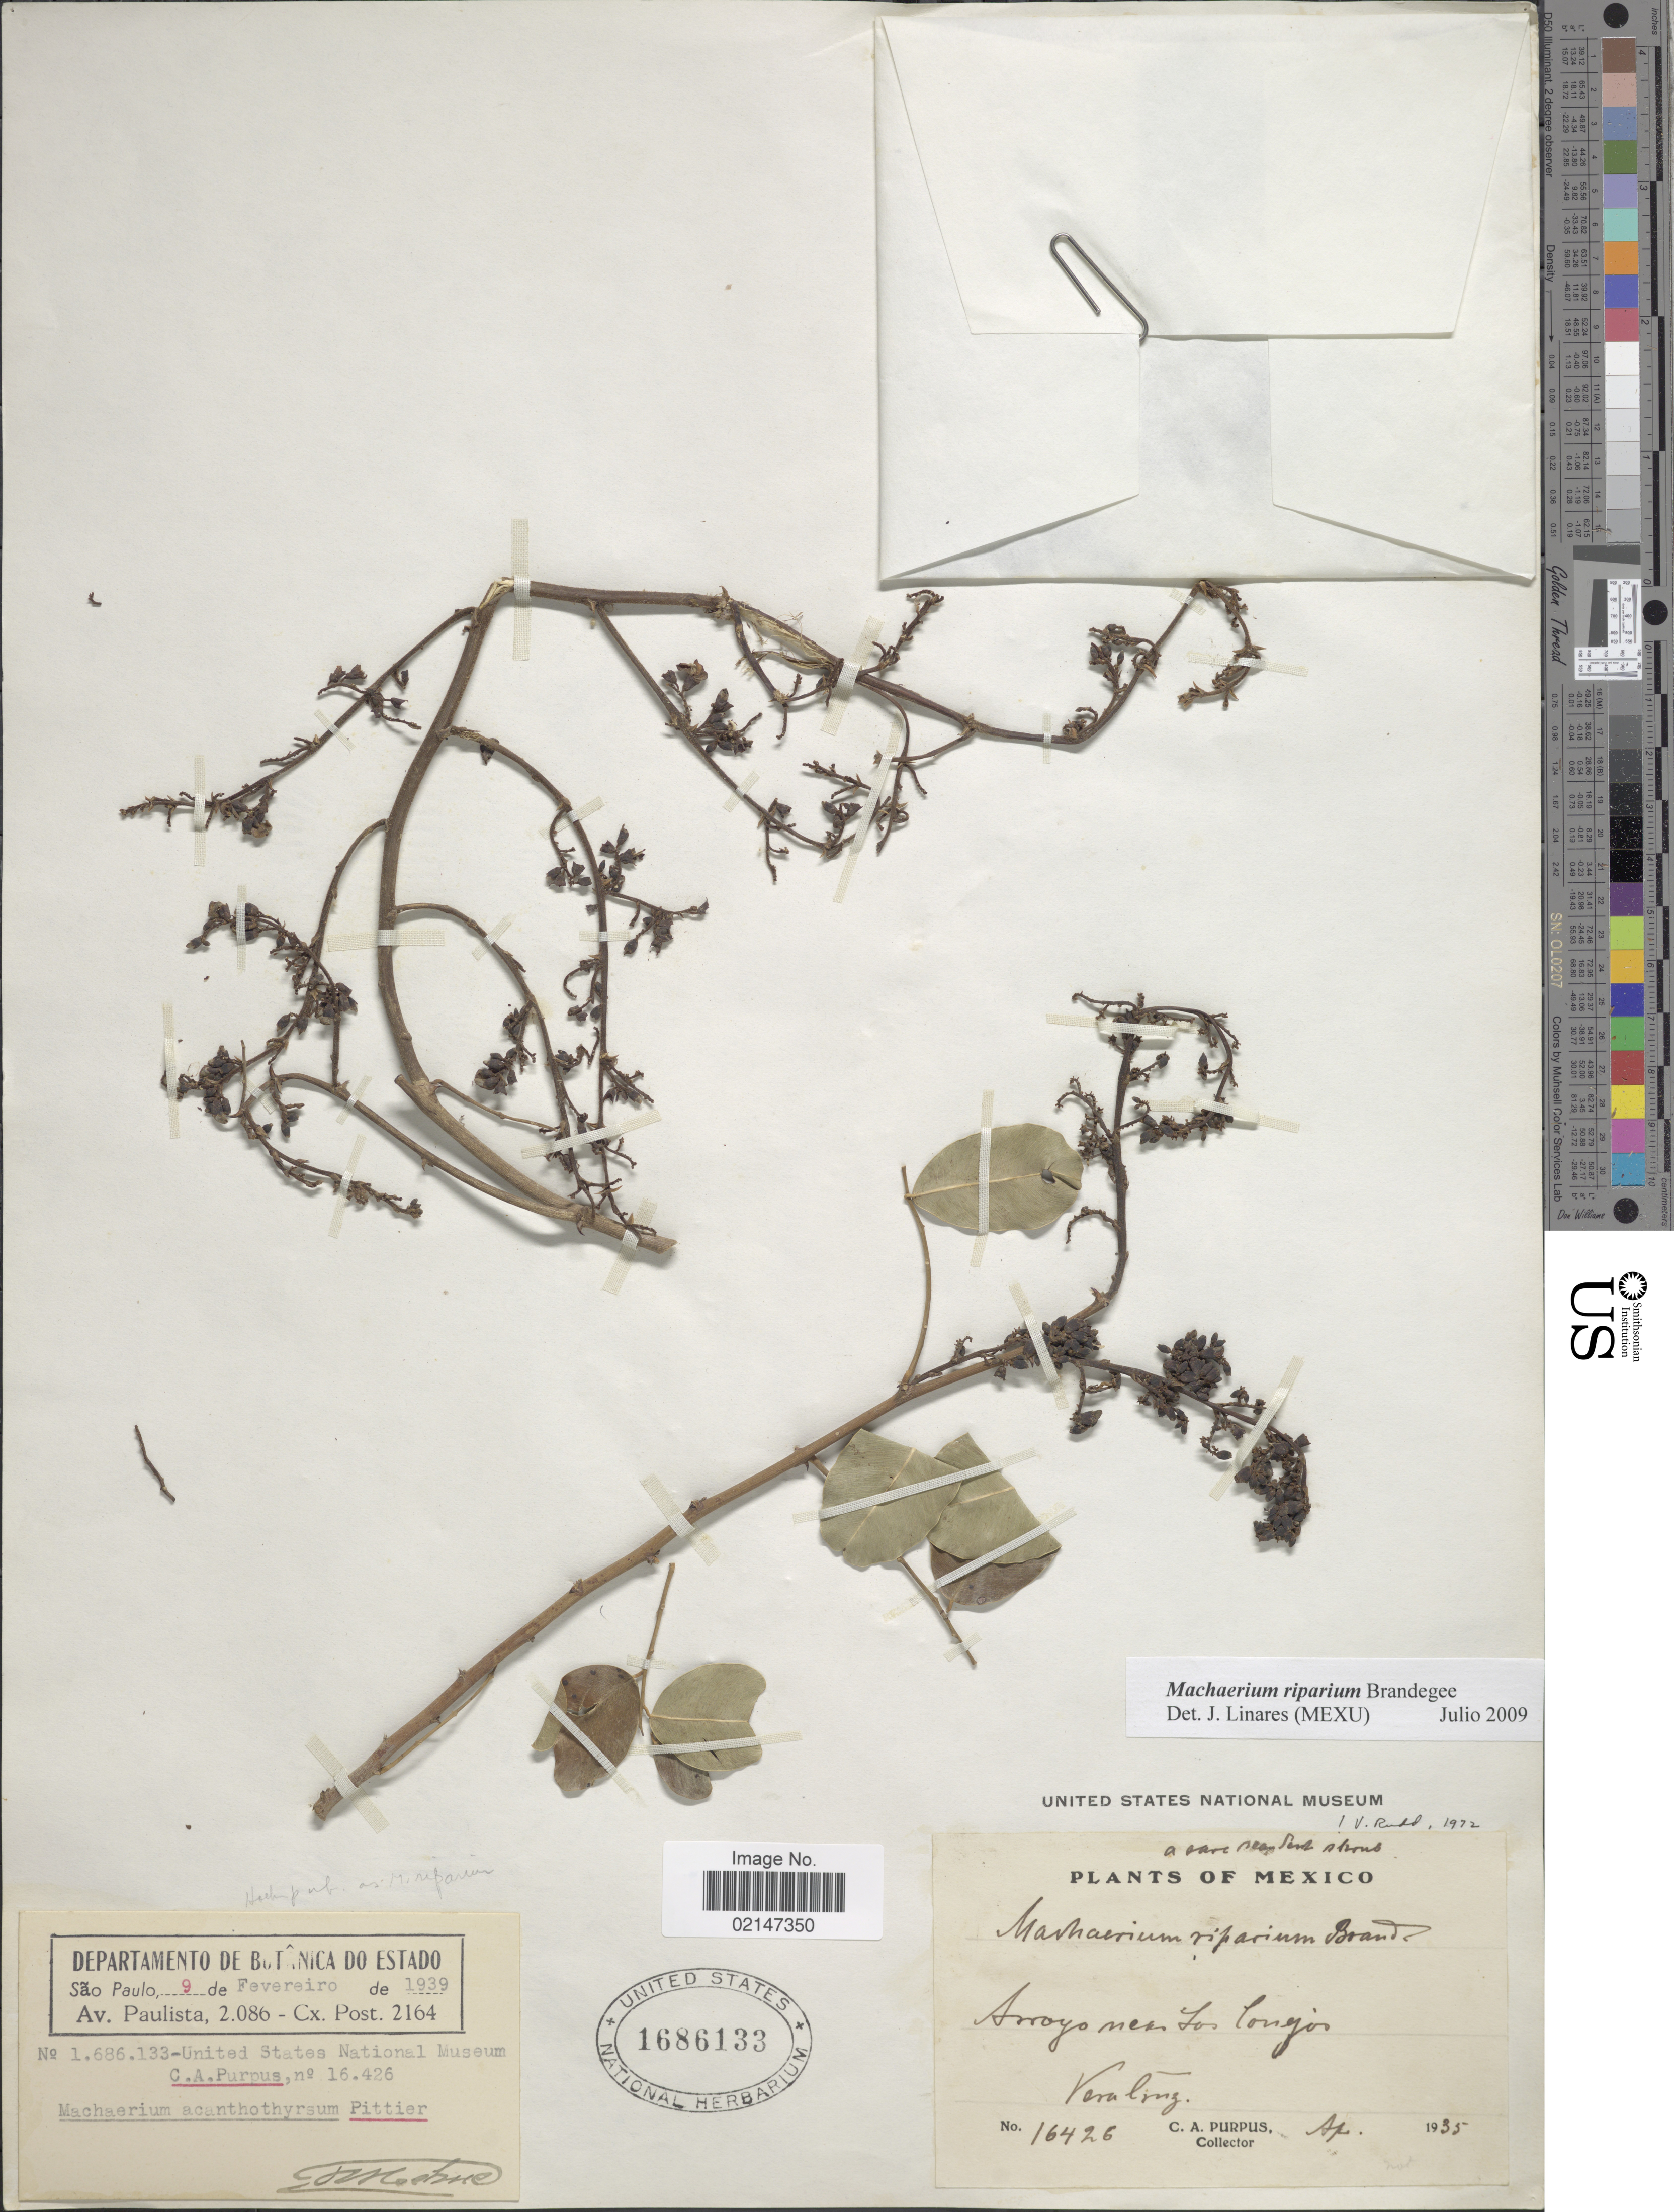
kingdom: Plantae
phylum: Tracheophyta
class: Magnoliopsida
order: Fabales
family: Fabaceae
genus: Machaerium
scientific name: Machaerium riparium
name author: Brandegee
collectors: C. A. Purpus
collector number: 16426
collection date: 1935-04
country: Mexico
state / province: Veracruz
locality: Arroyo near Los Conejos, Veracruz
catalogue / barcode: US 1686133